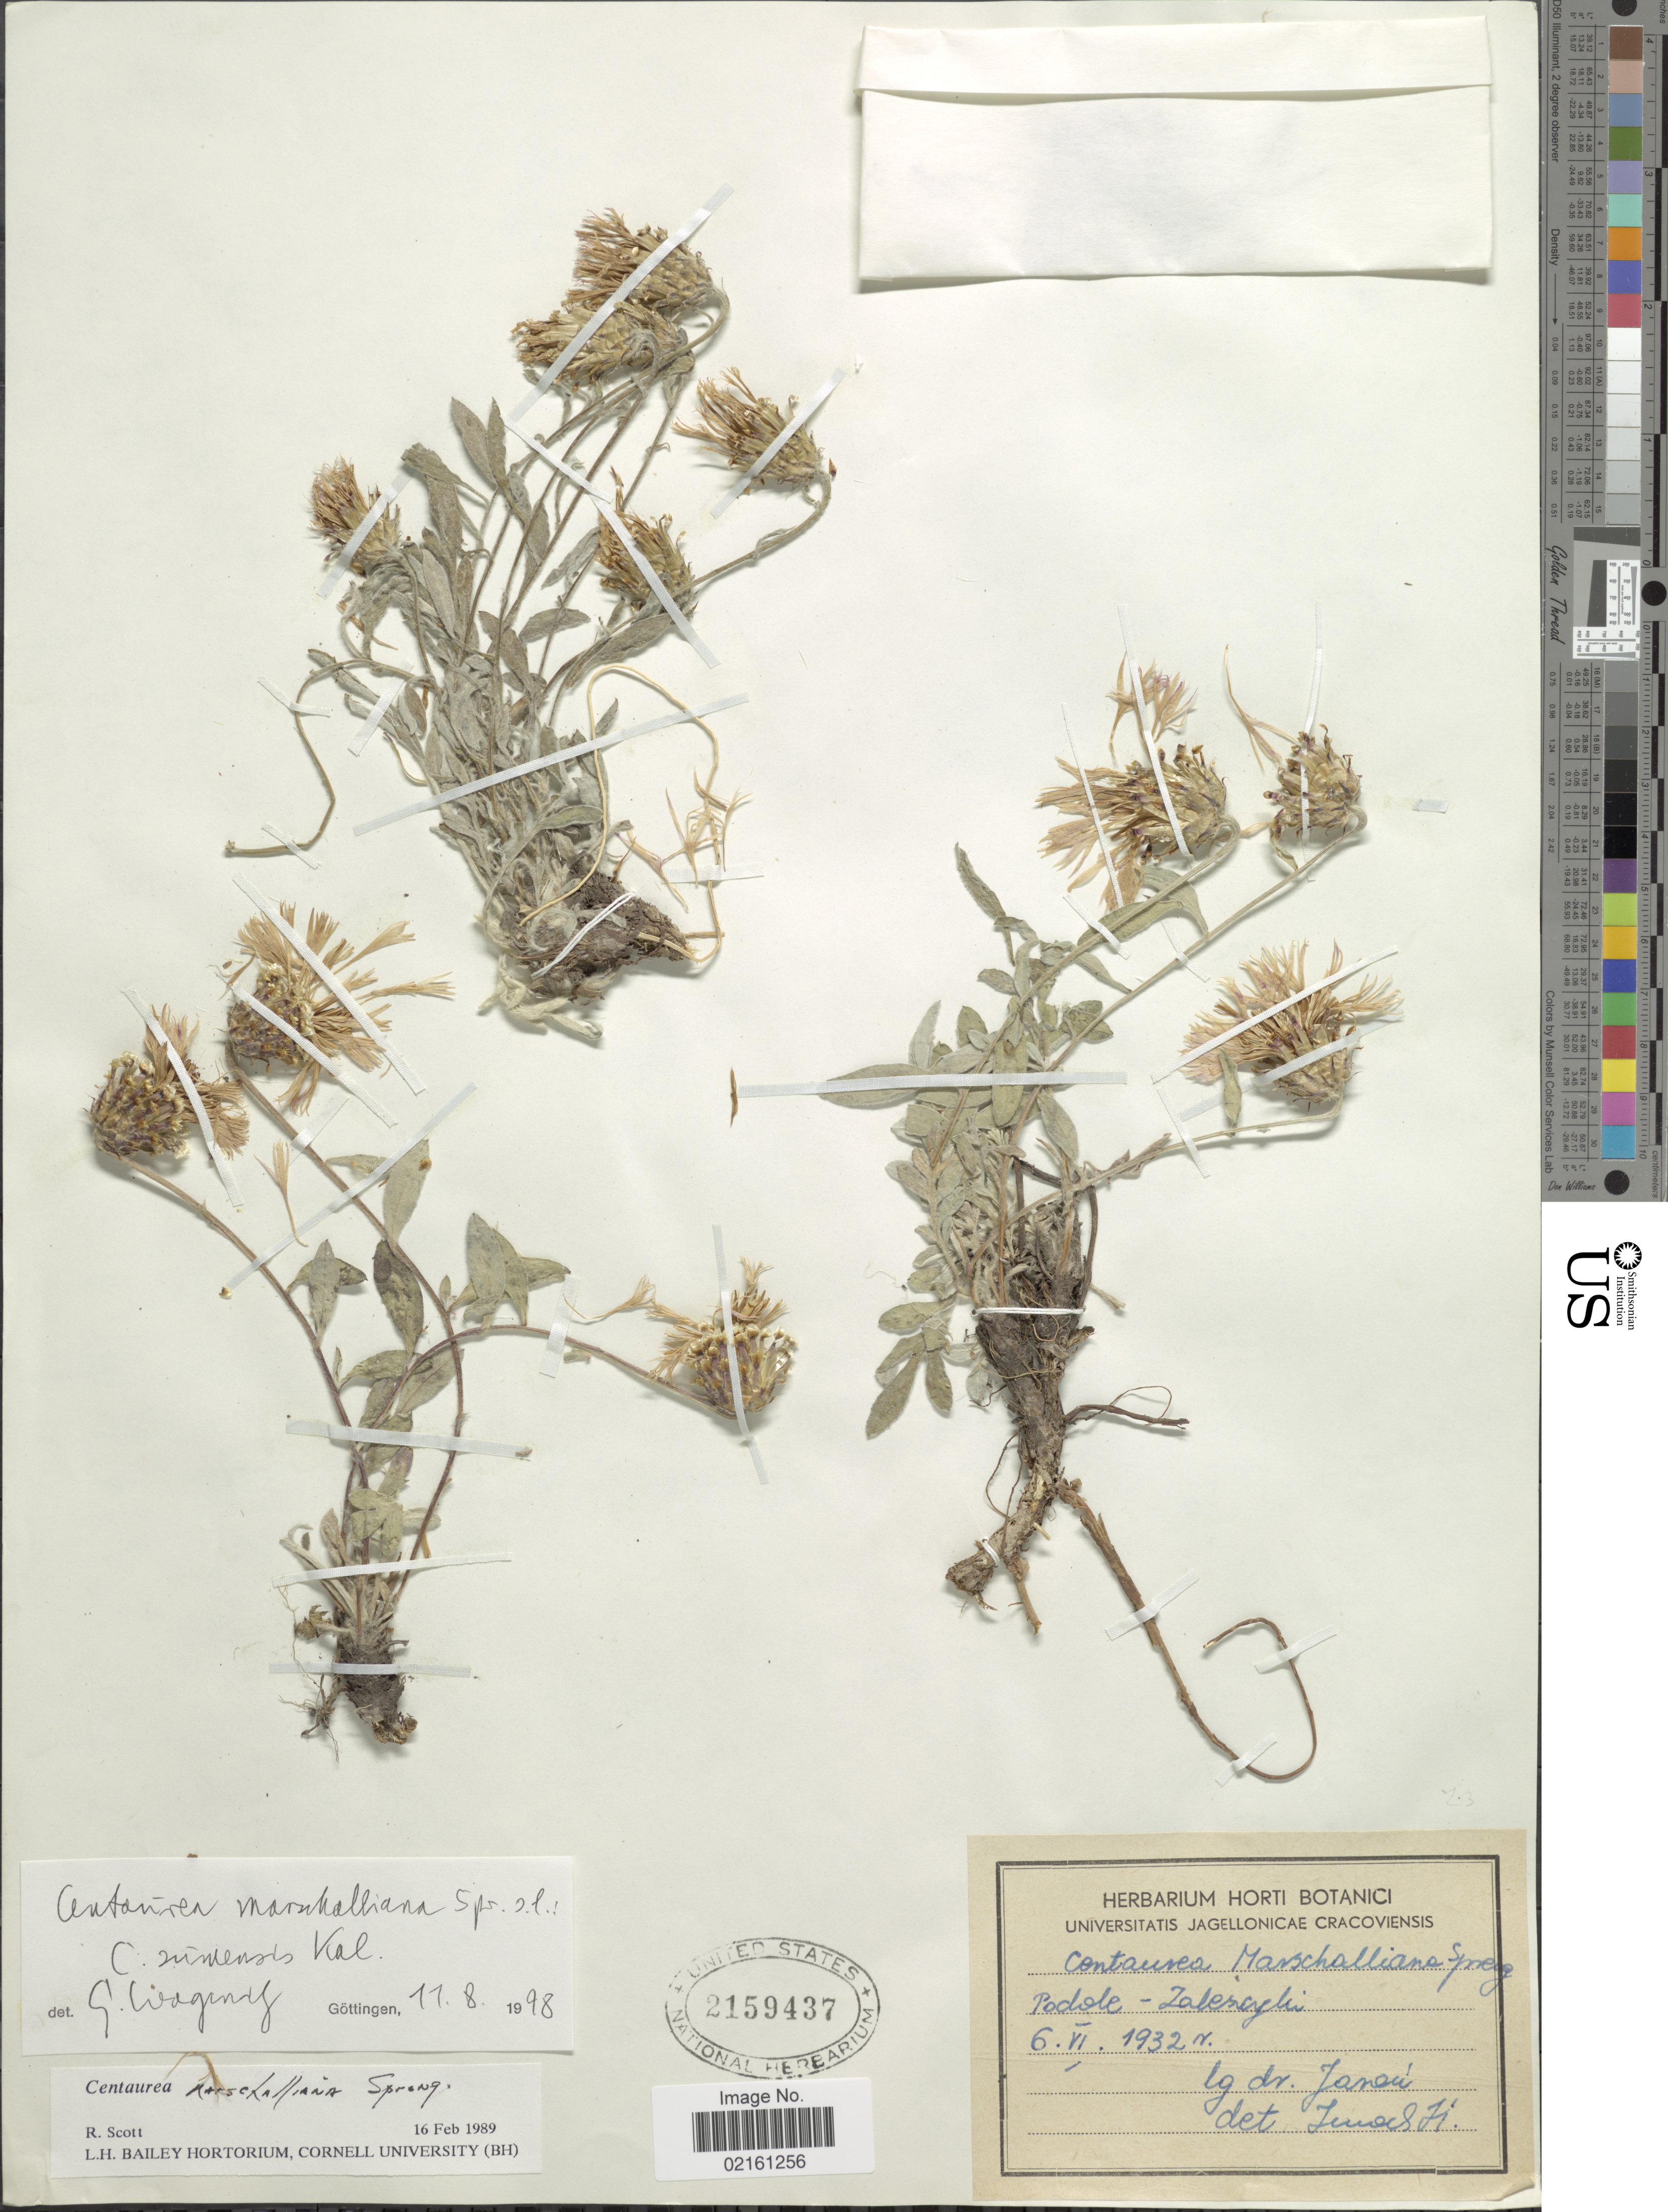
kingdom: Plantae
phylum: Tracheophyta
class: Magnoliopsida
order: Asterales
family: Asteraceae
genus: Psephellus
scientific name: Psephellus marschallianus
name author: (A. Spreng.) K. Koch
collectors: Janeu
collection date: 1932-06-06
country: Ukraine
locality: Podole, Zaleszczyki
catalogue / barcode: US 2159437